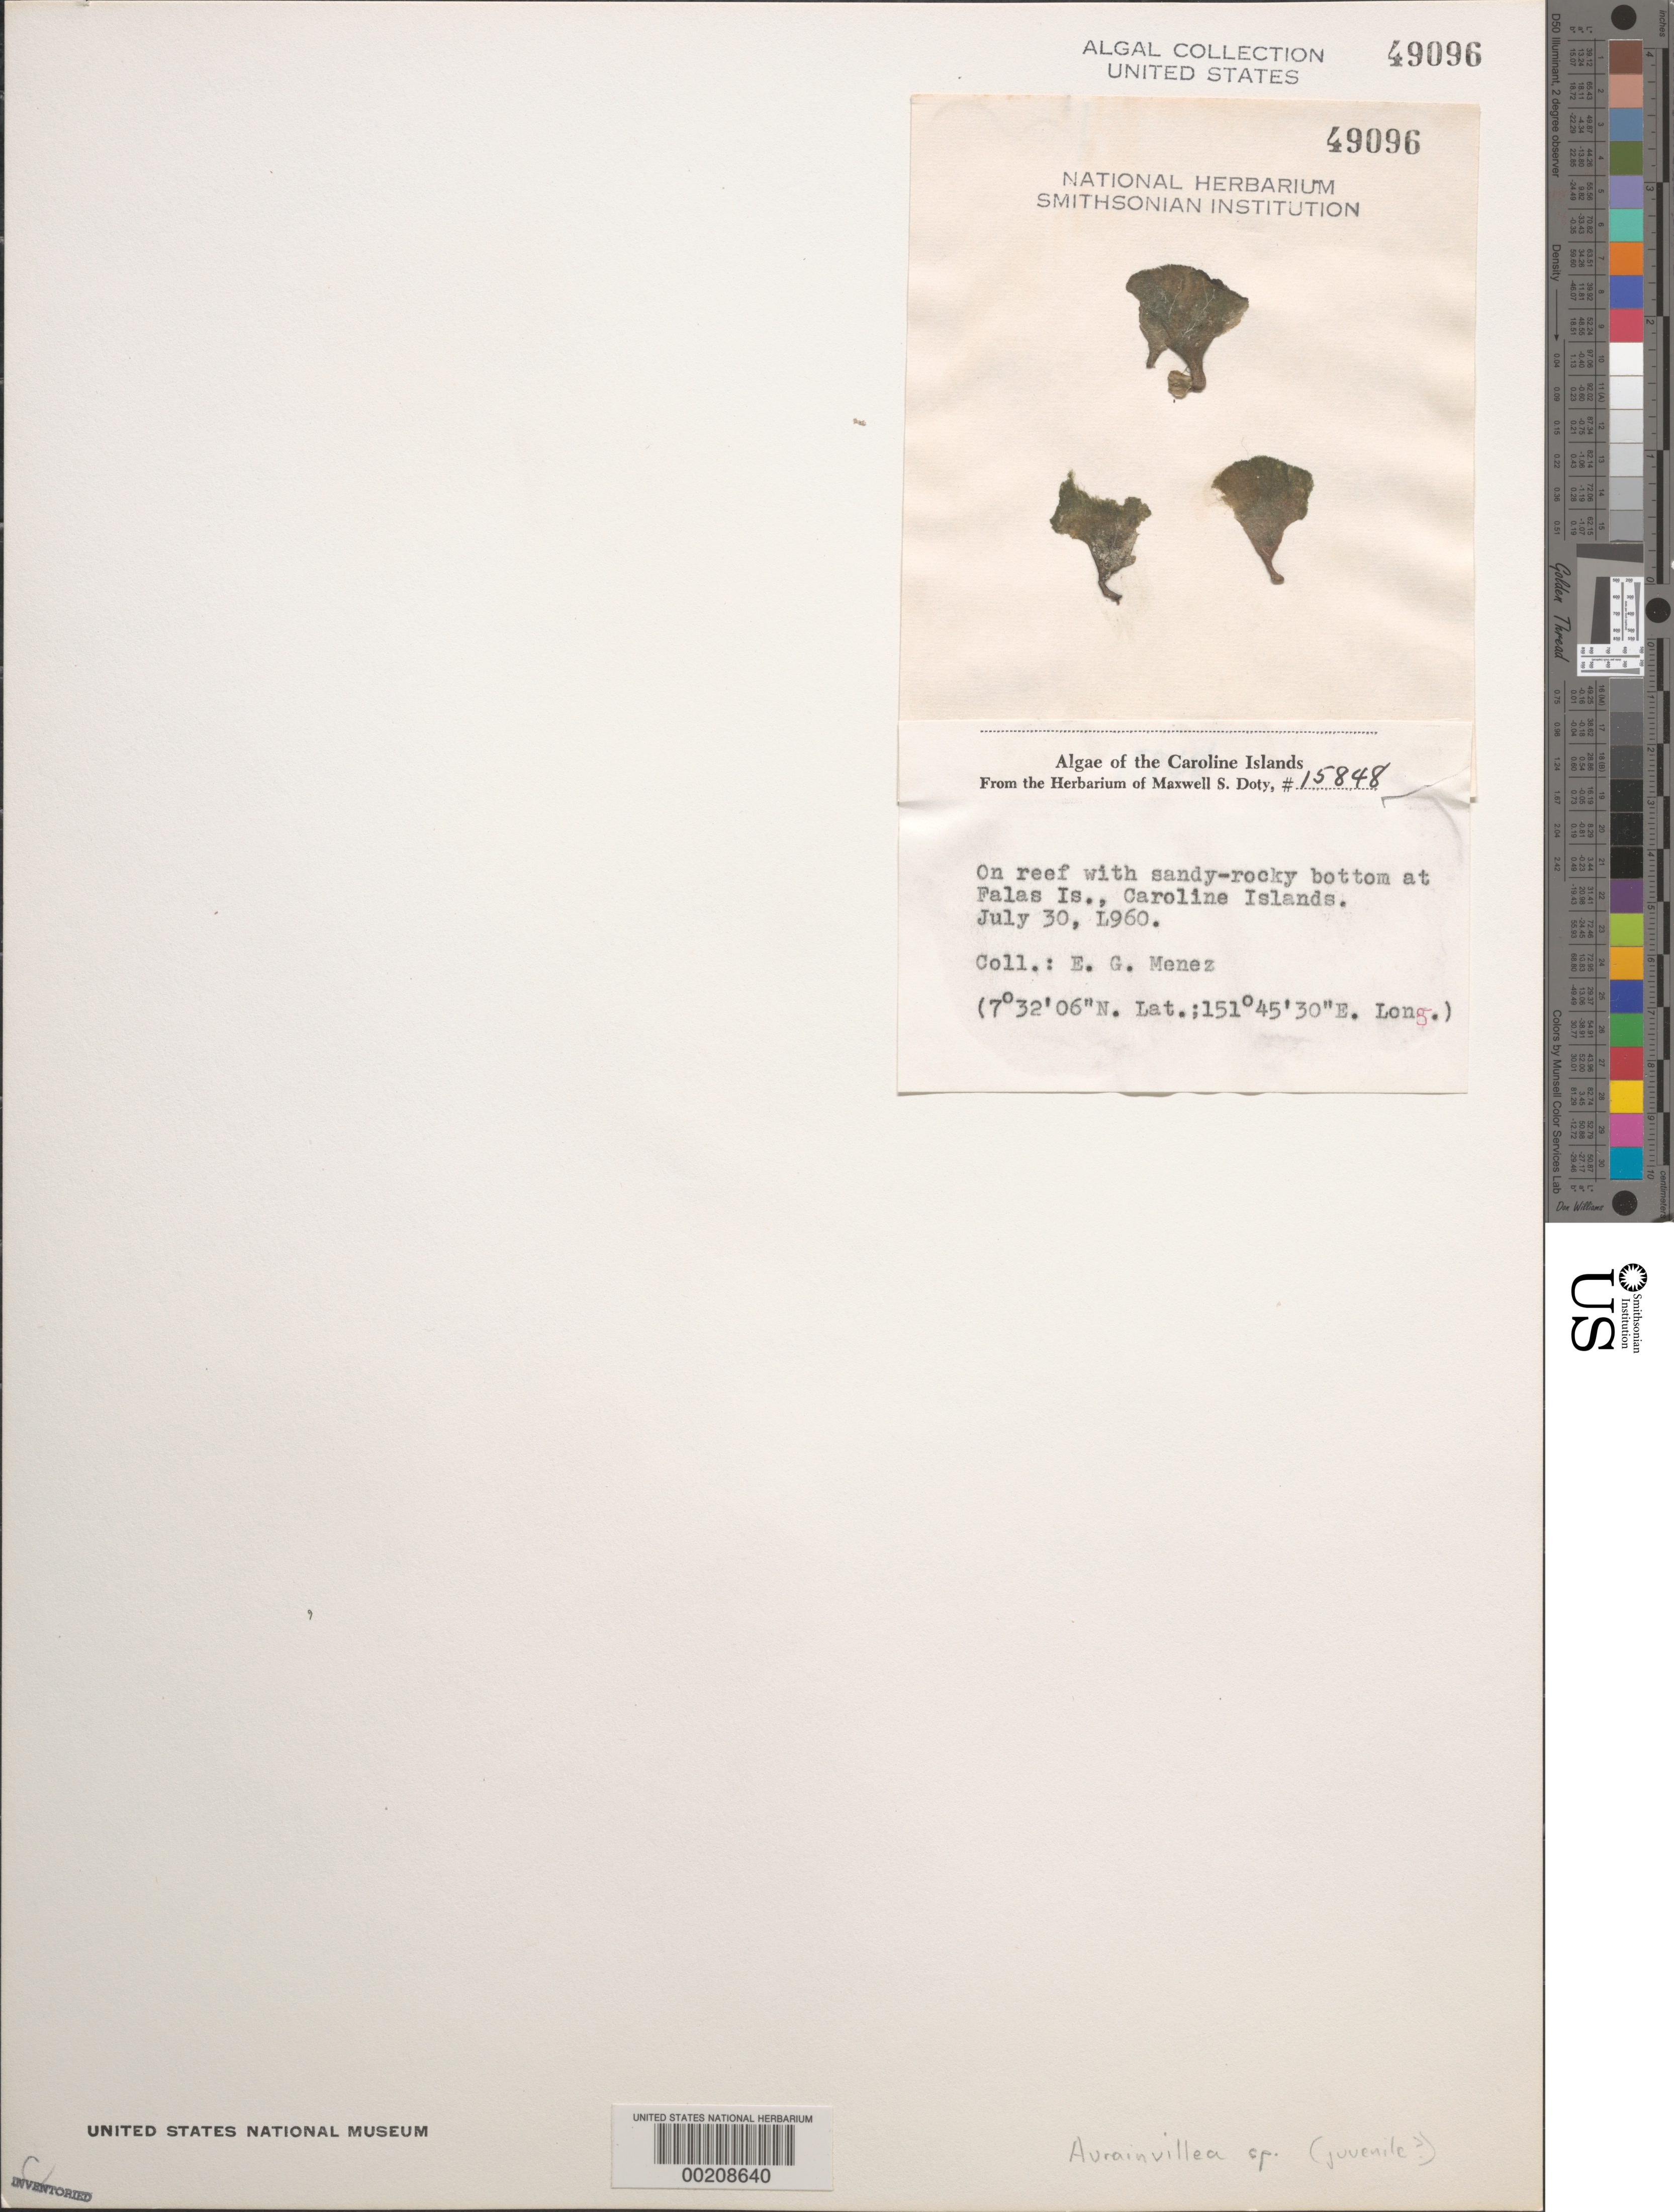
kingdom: Plantae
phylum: Chlorophyta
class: Ulvophyceae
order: Bryopsidales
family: Dichotomosiphonaceae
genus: Avrainvillea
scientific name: Avrainvillea sp.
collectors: Meñez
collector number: MSD 15848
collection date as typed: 30 Jul 1960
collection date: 1960-07-30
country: Micronesia, Federated States of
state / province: Truk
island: Falas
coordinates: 7 32' 06" N, 151 45' 30" E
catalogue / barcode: US 49096